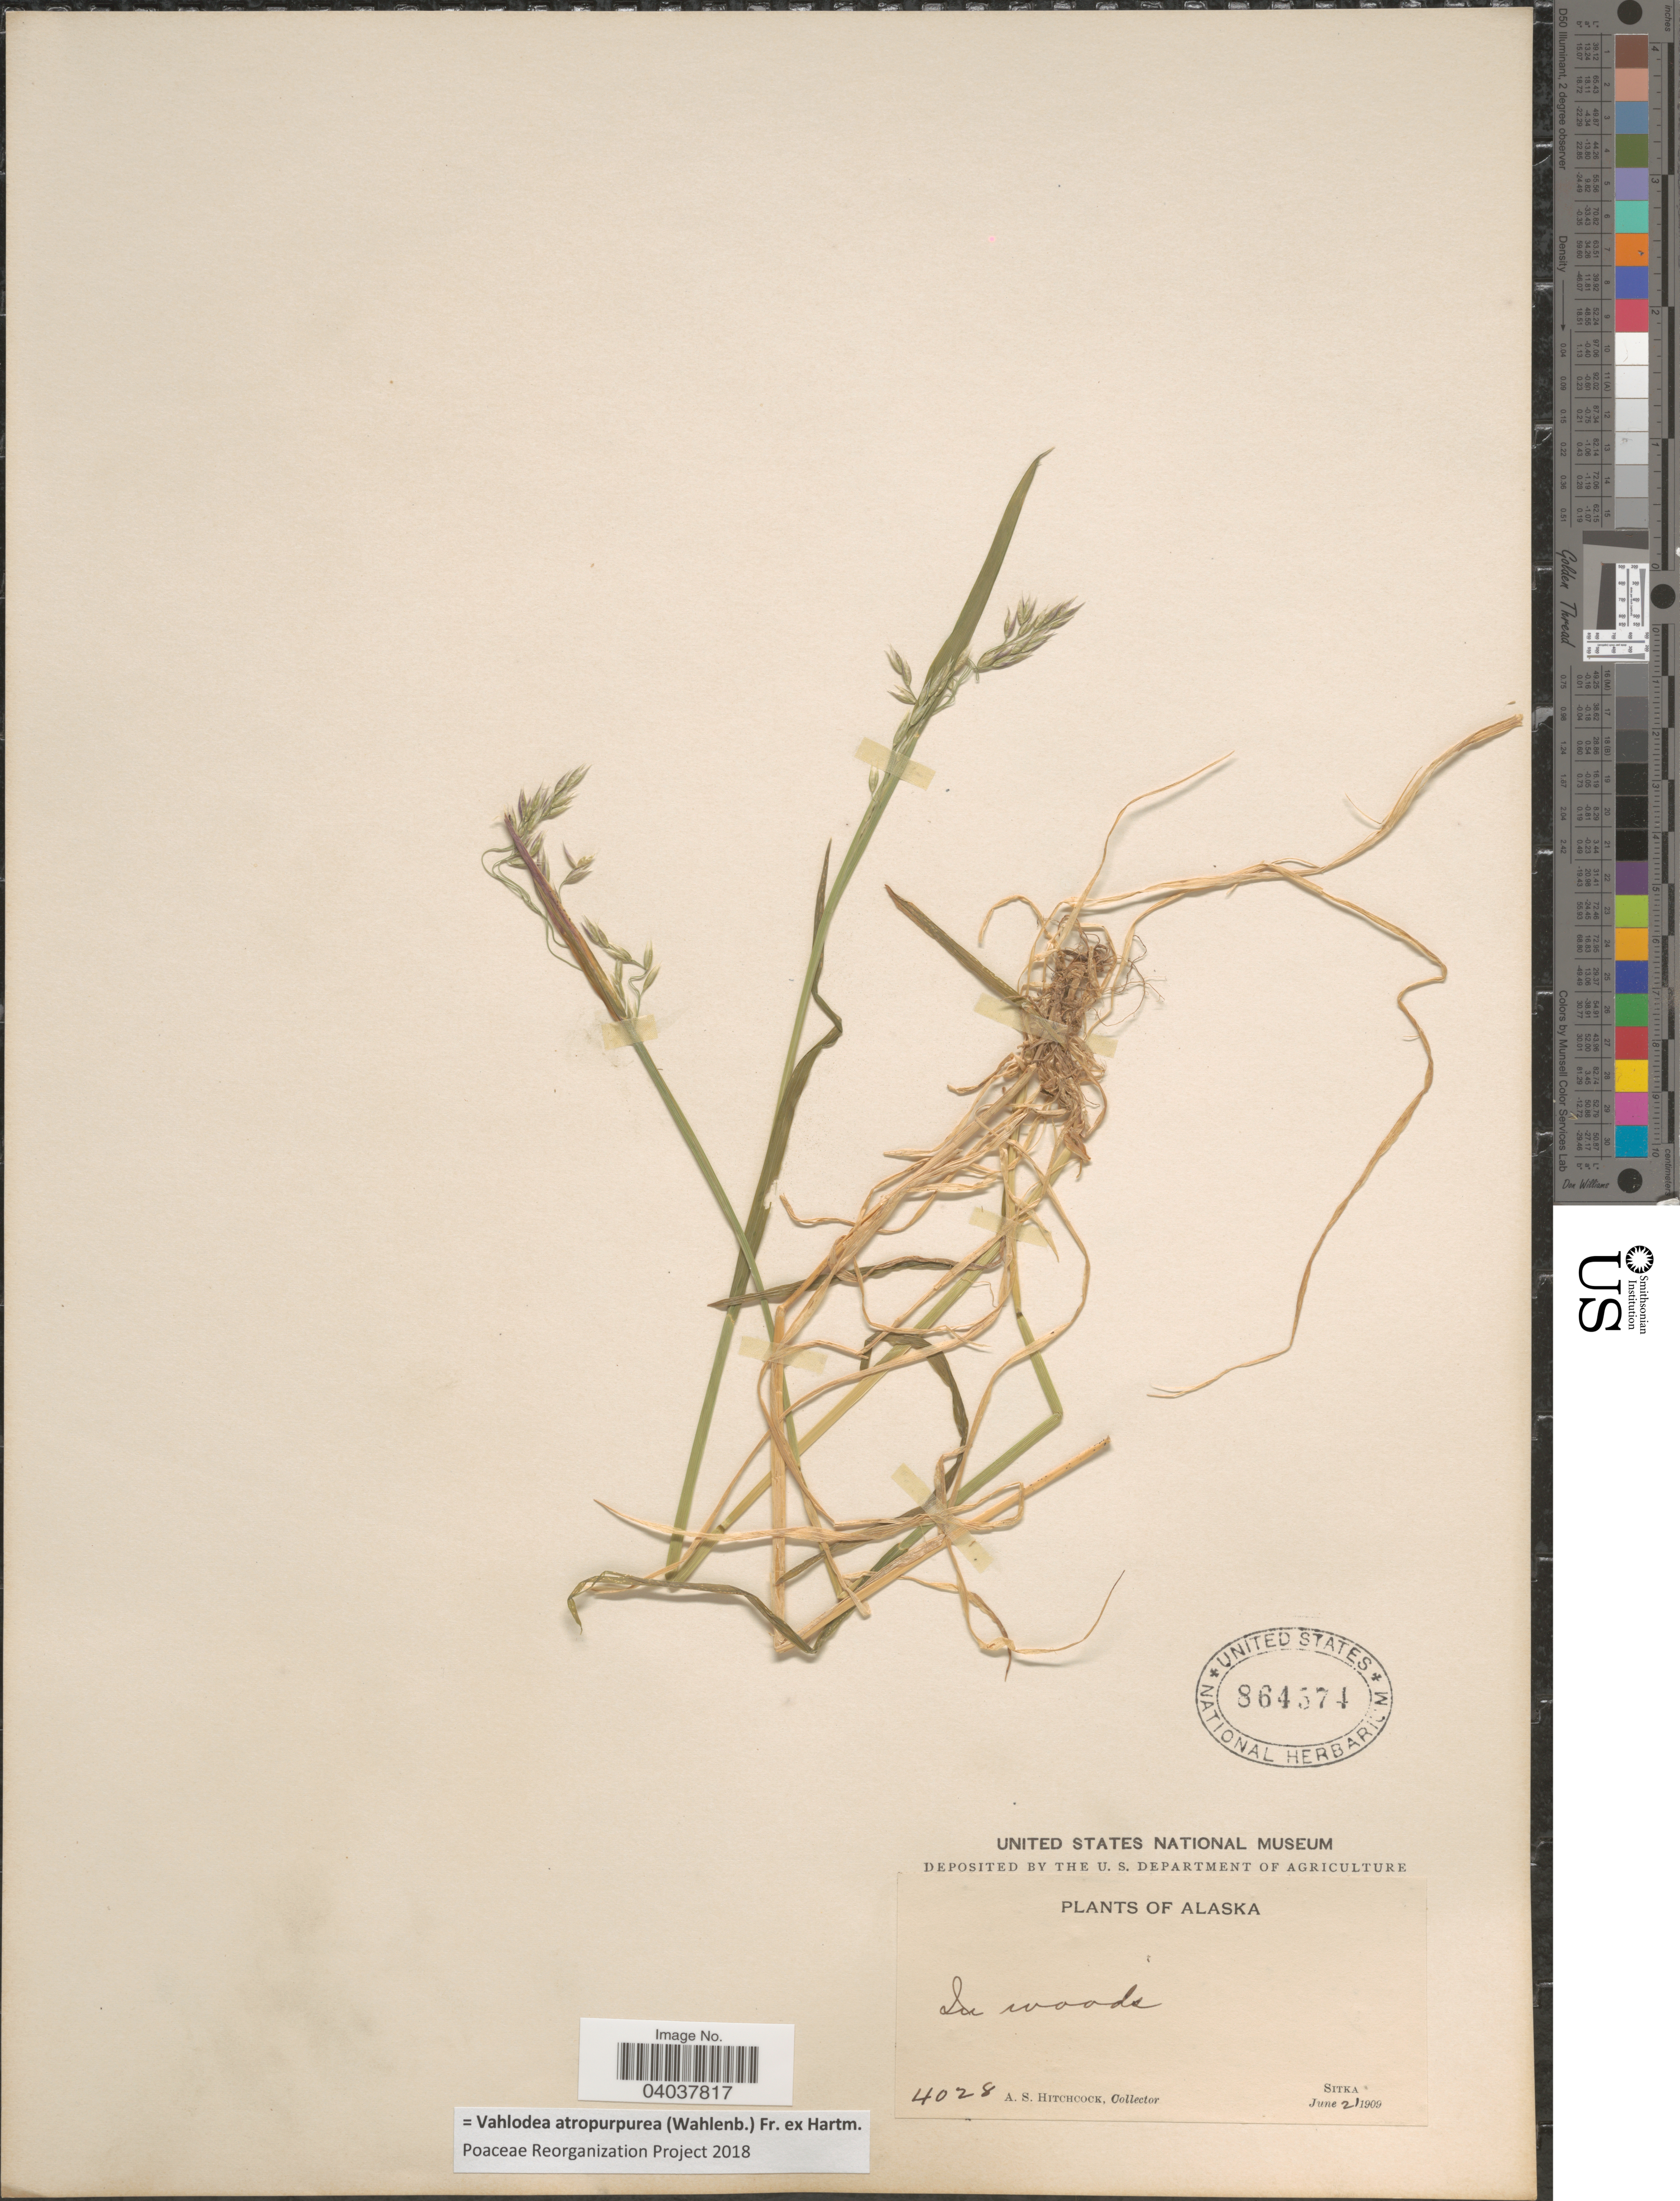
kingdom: Plantae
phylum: Tracheophyta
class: Liliopsida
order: Poales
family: Poaceae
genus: Vahlodea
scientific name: Vahlodea atropurpurea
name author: (Wahlenb.) Fr. ex Hartm.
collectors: A. S. Hitchcock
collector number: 4028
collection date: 1909-06-21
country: United States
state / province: Alaska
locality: Sitka.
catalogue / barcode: US 864574